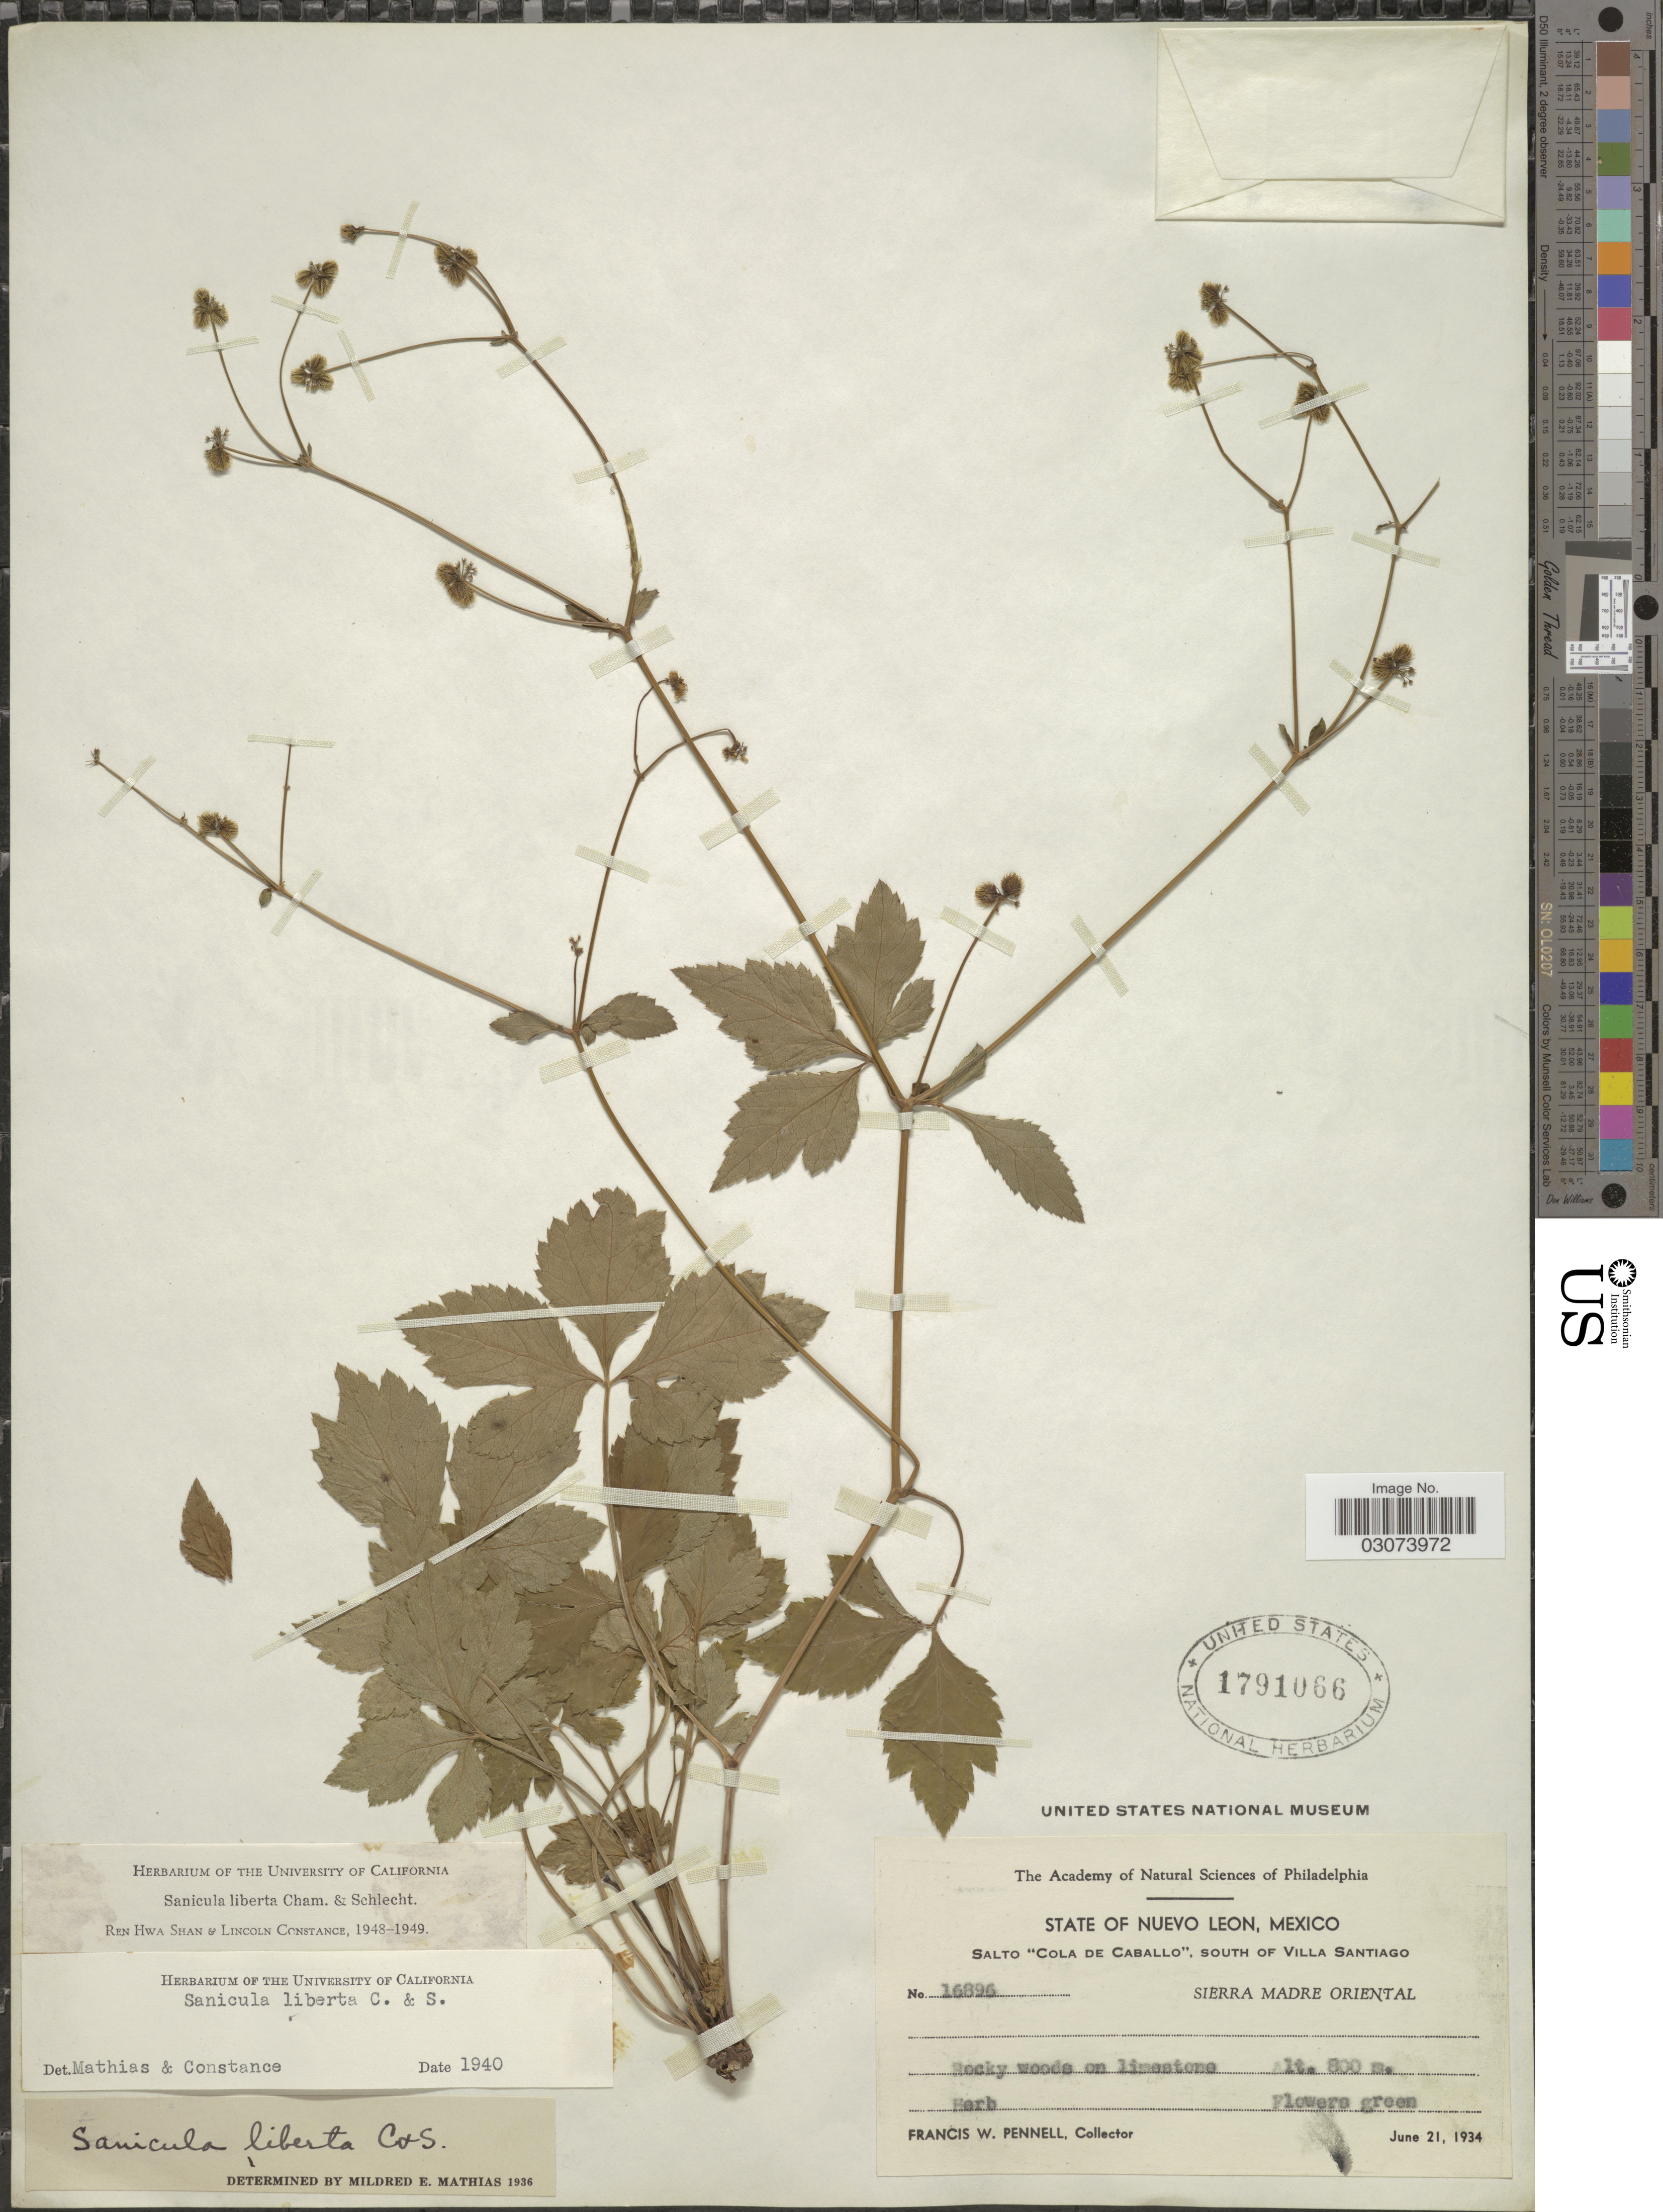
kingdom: Plantae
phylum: Tracheophyta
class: Magnoliopsida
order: Apiales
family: Apiaceae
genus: Sanicula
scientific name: Sanicula liberta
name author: Cham. & Schltdl.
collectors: F. W. Pennell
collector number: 16896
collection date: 1934-06-21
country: Mexico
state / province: Nuevo León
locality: Salto "Cola de Caballo", south of Villa Santiago. Sierra Madre Oriental.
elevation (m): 800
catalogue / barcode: US 1791066